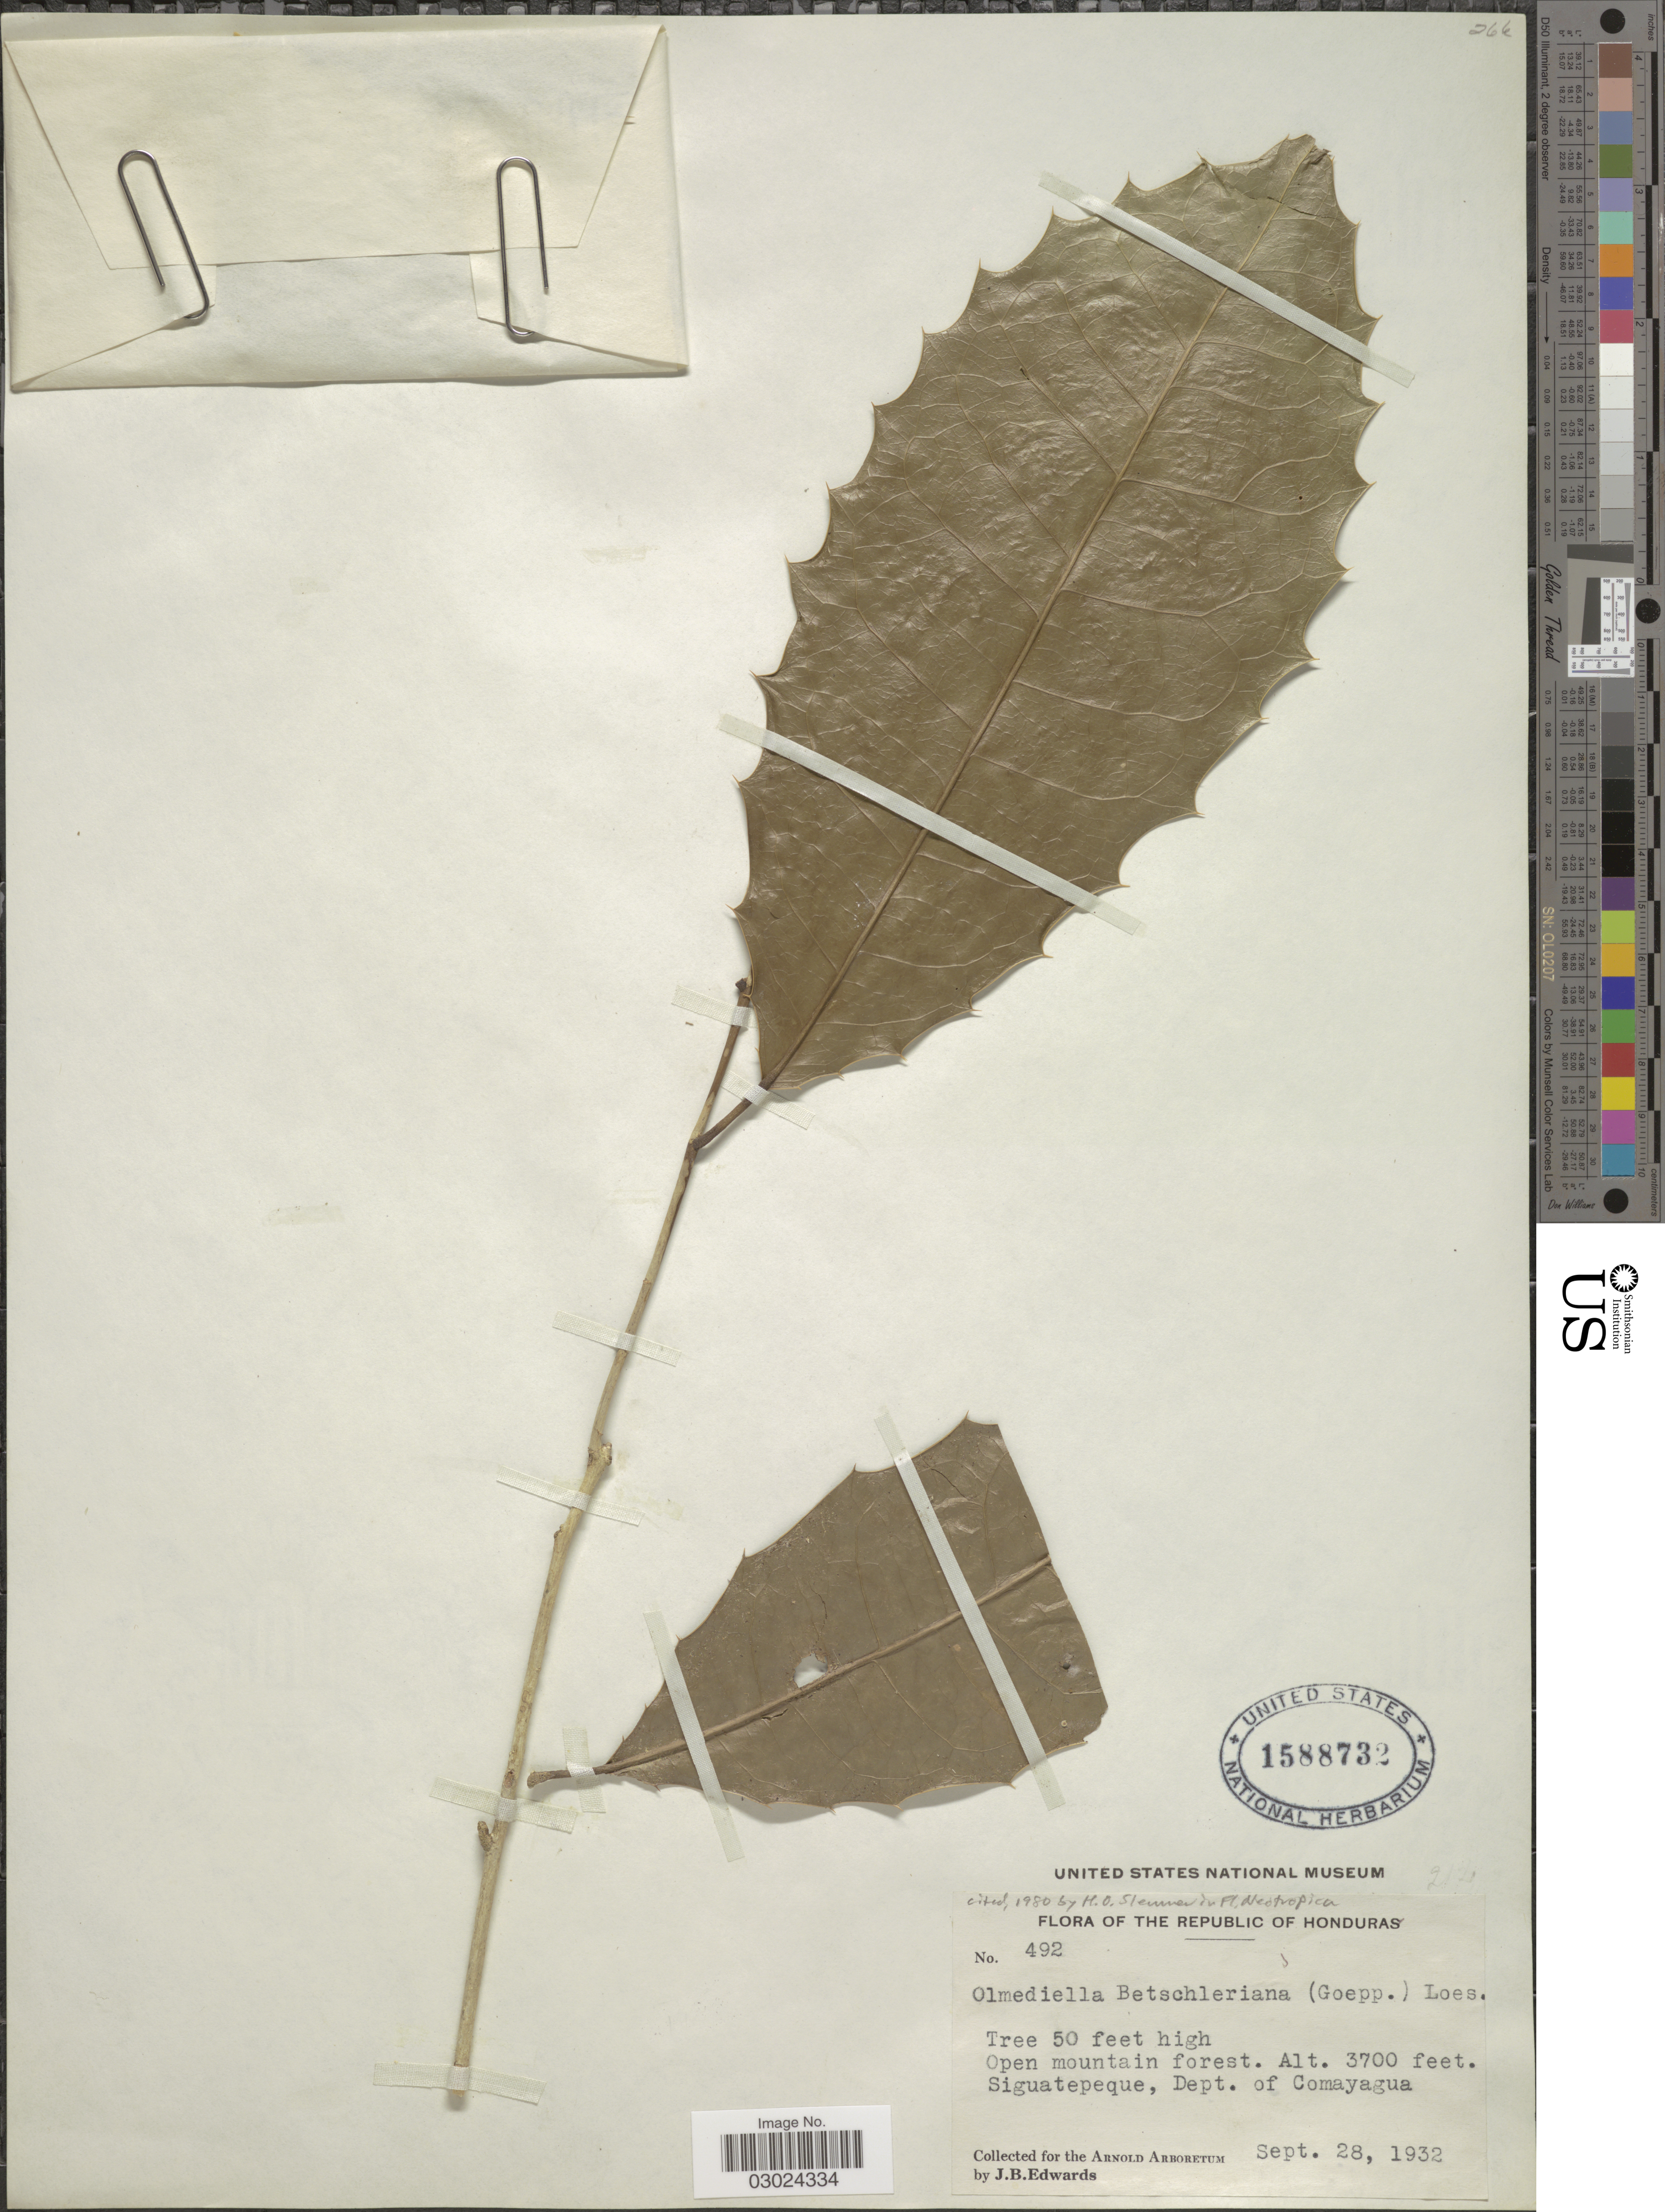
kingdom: Plantae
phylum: Tracheophyta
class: Magnoliopsida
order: Malpighiales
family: Salicaceae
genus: Olmediella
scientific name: Olmediella betschleriana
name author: (Goeppert) Loes.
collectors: J. B. Edwards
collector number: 492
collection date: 1932-09-28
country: Honduras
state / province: Comayagua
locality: Republic of Honduras. Siguatepeque, Dept. of Comayagua.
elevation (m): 1128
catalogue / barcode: US 1588732